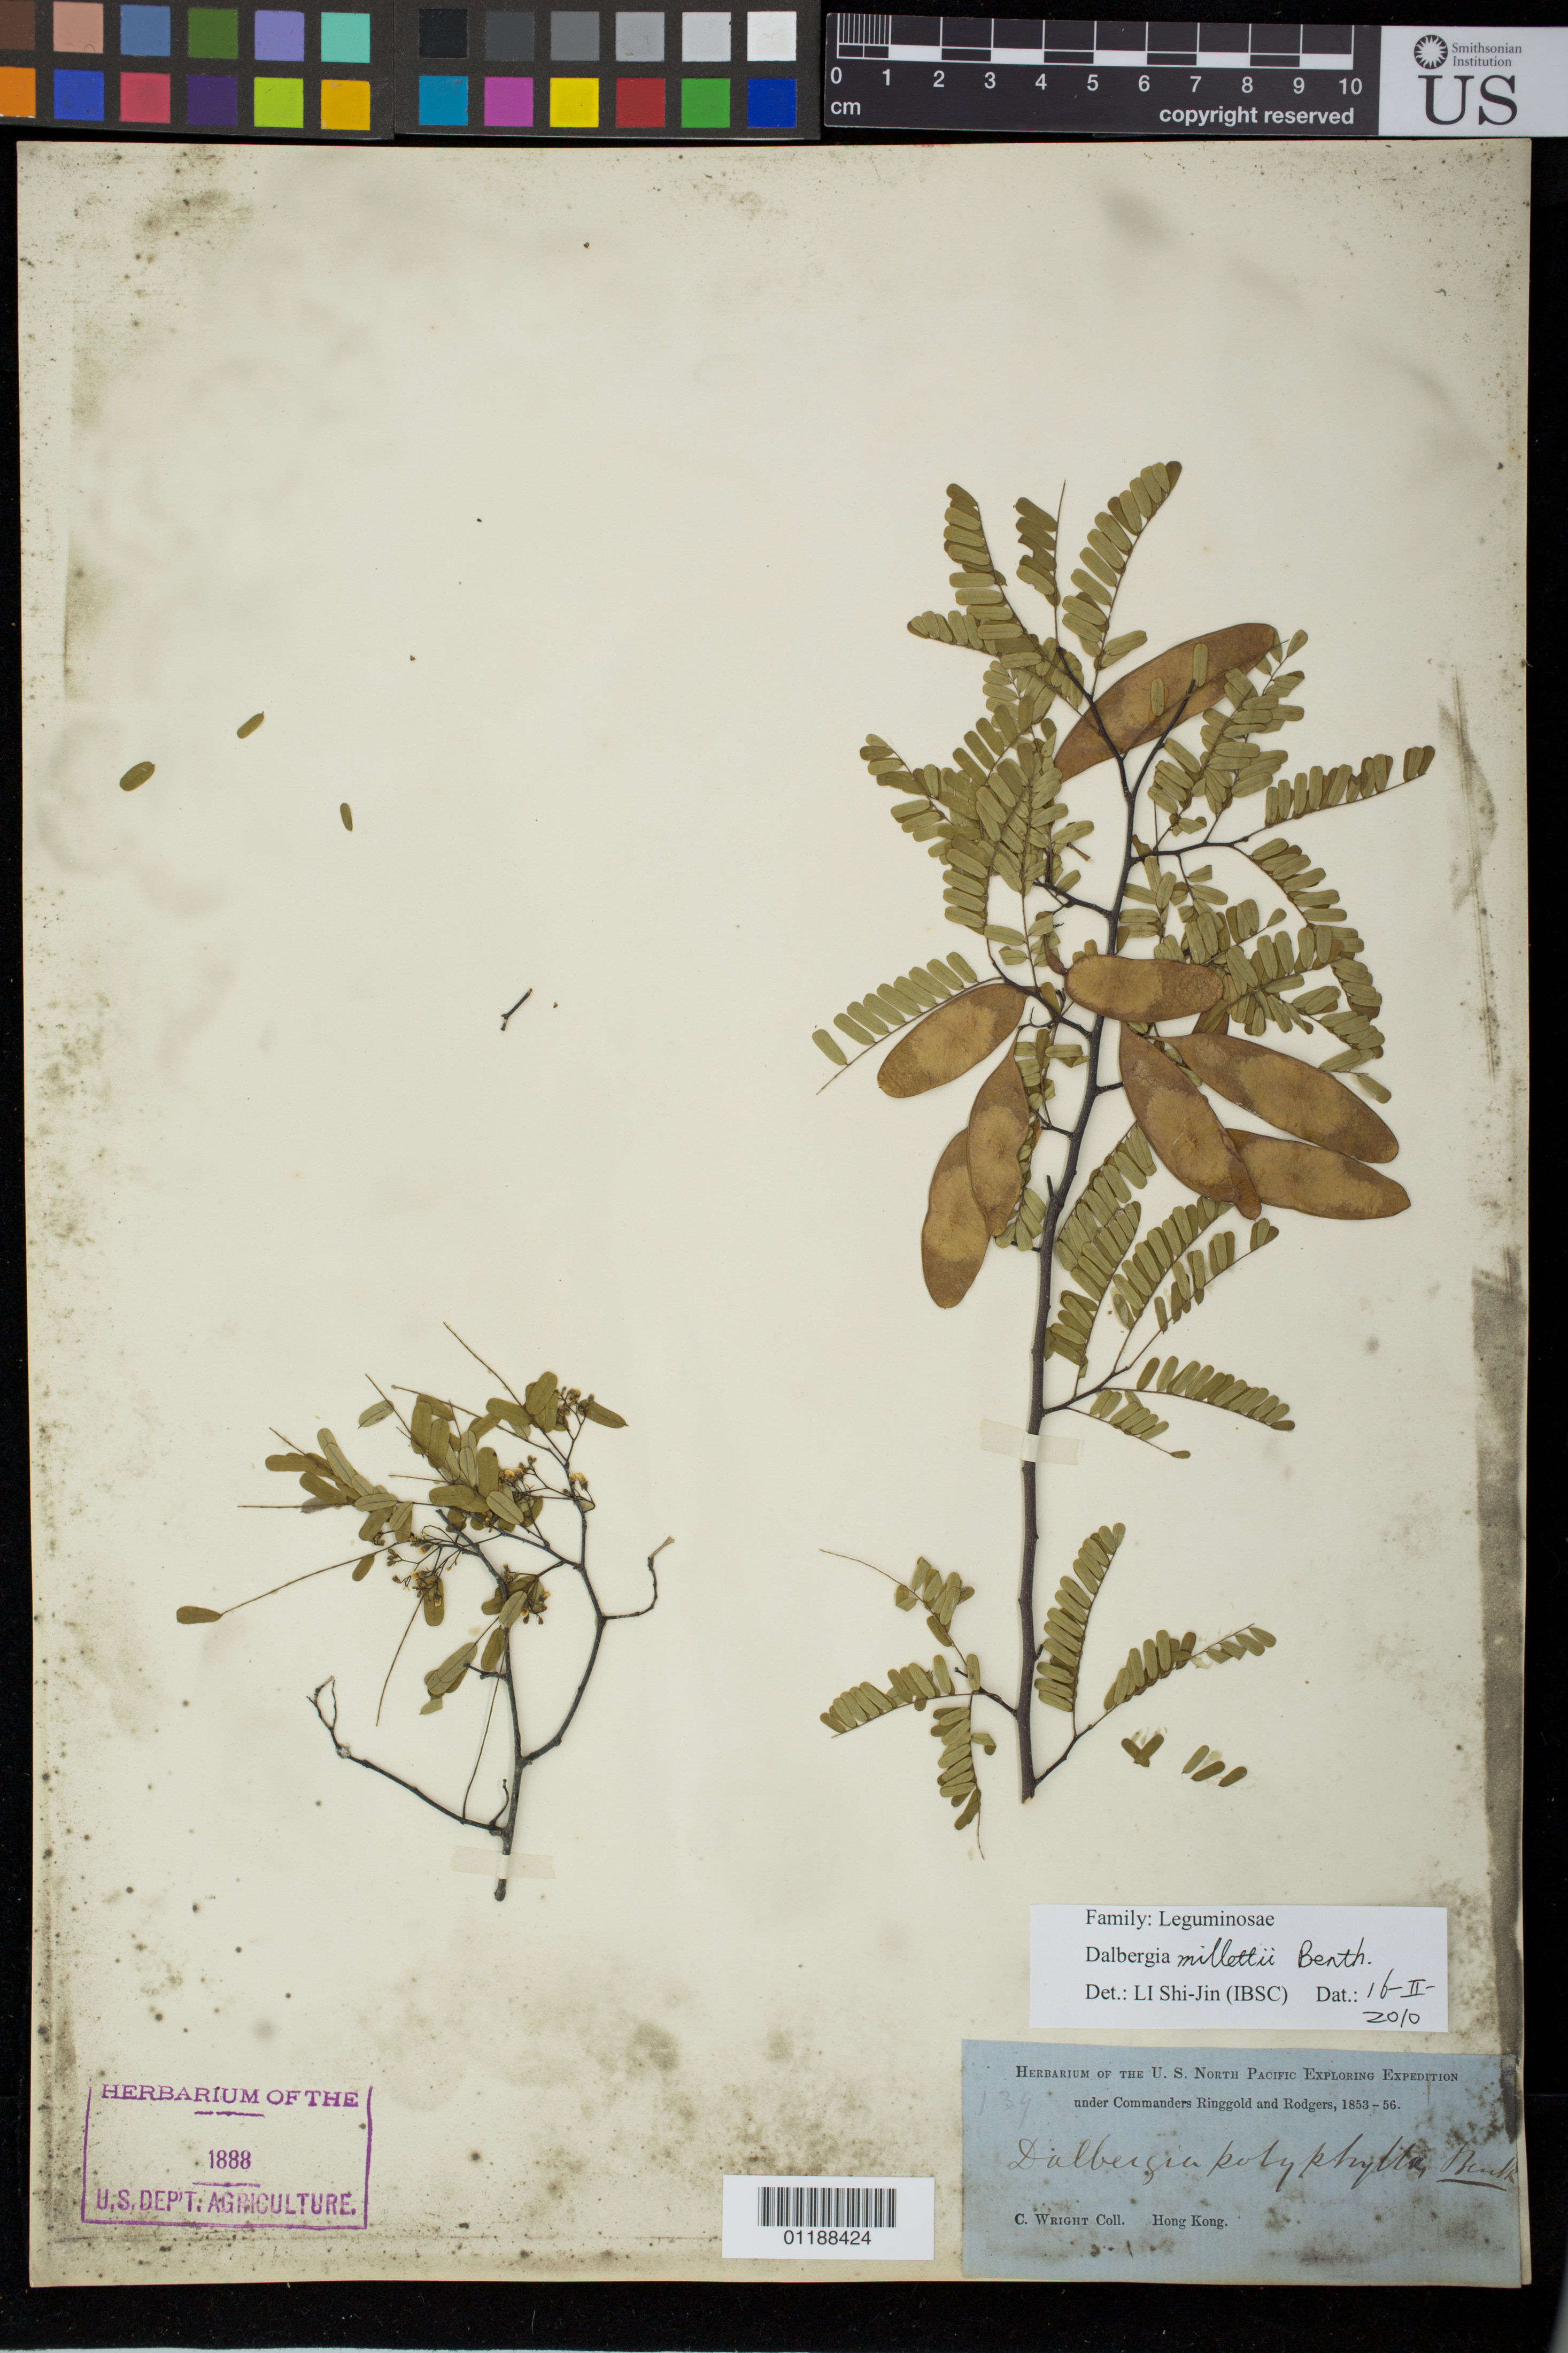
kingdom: Plantae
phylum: Tracheophyta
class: Magnoliopsida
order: Fabales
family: Fabaceae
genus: Dalbergia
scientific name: Dalbergia millettii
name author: Benth.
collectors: C. Wright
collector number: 139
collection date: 1853/1856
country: China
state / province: Hong Kong